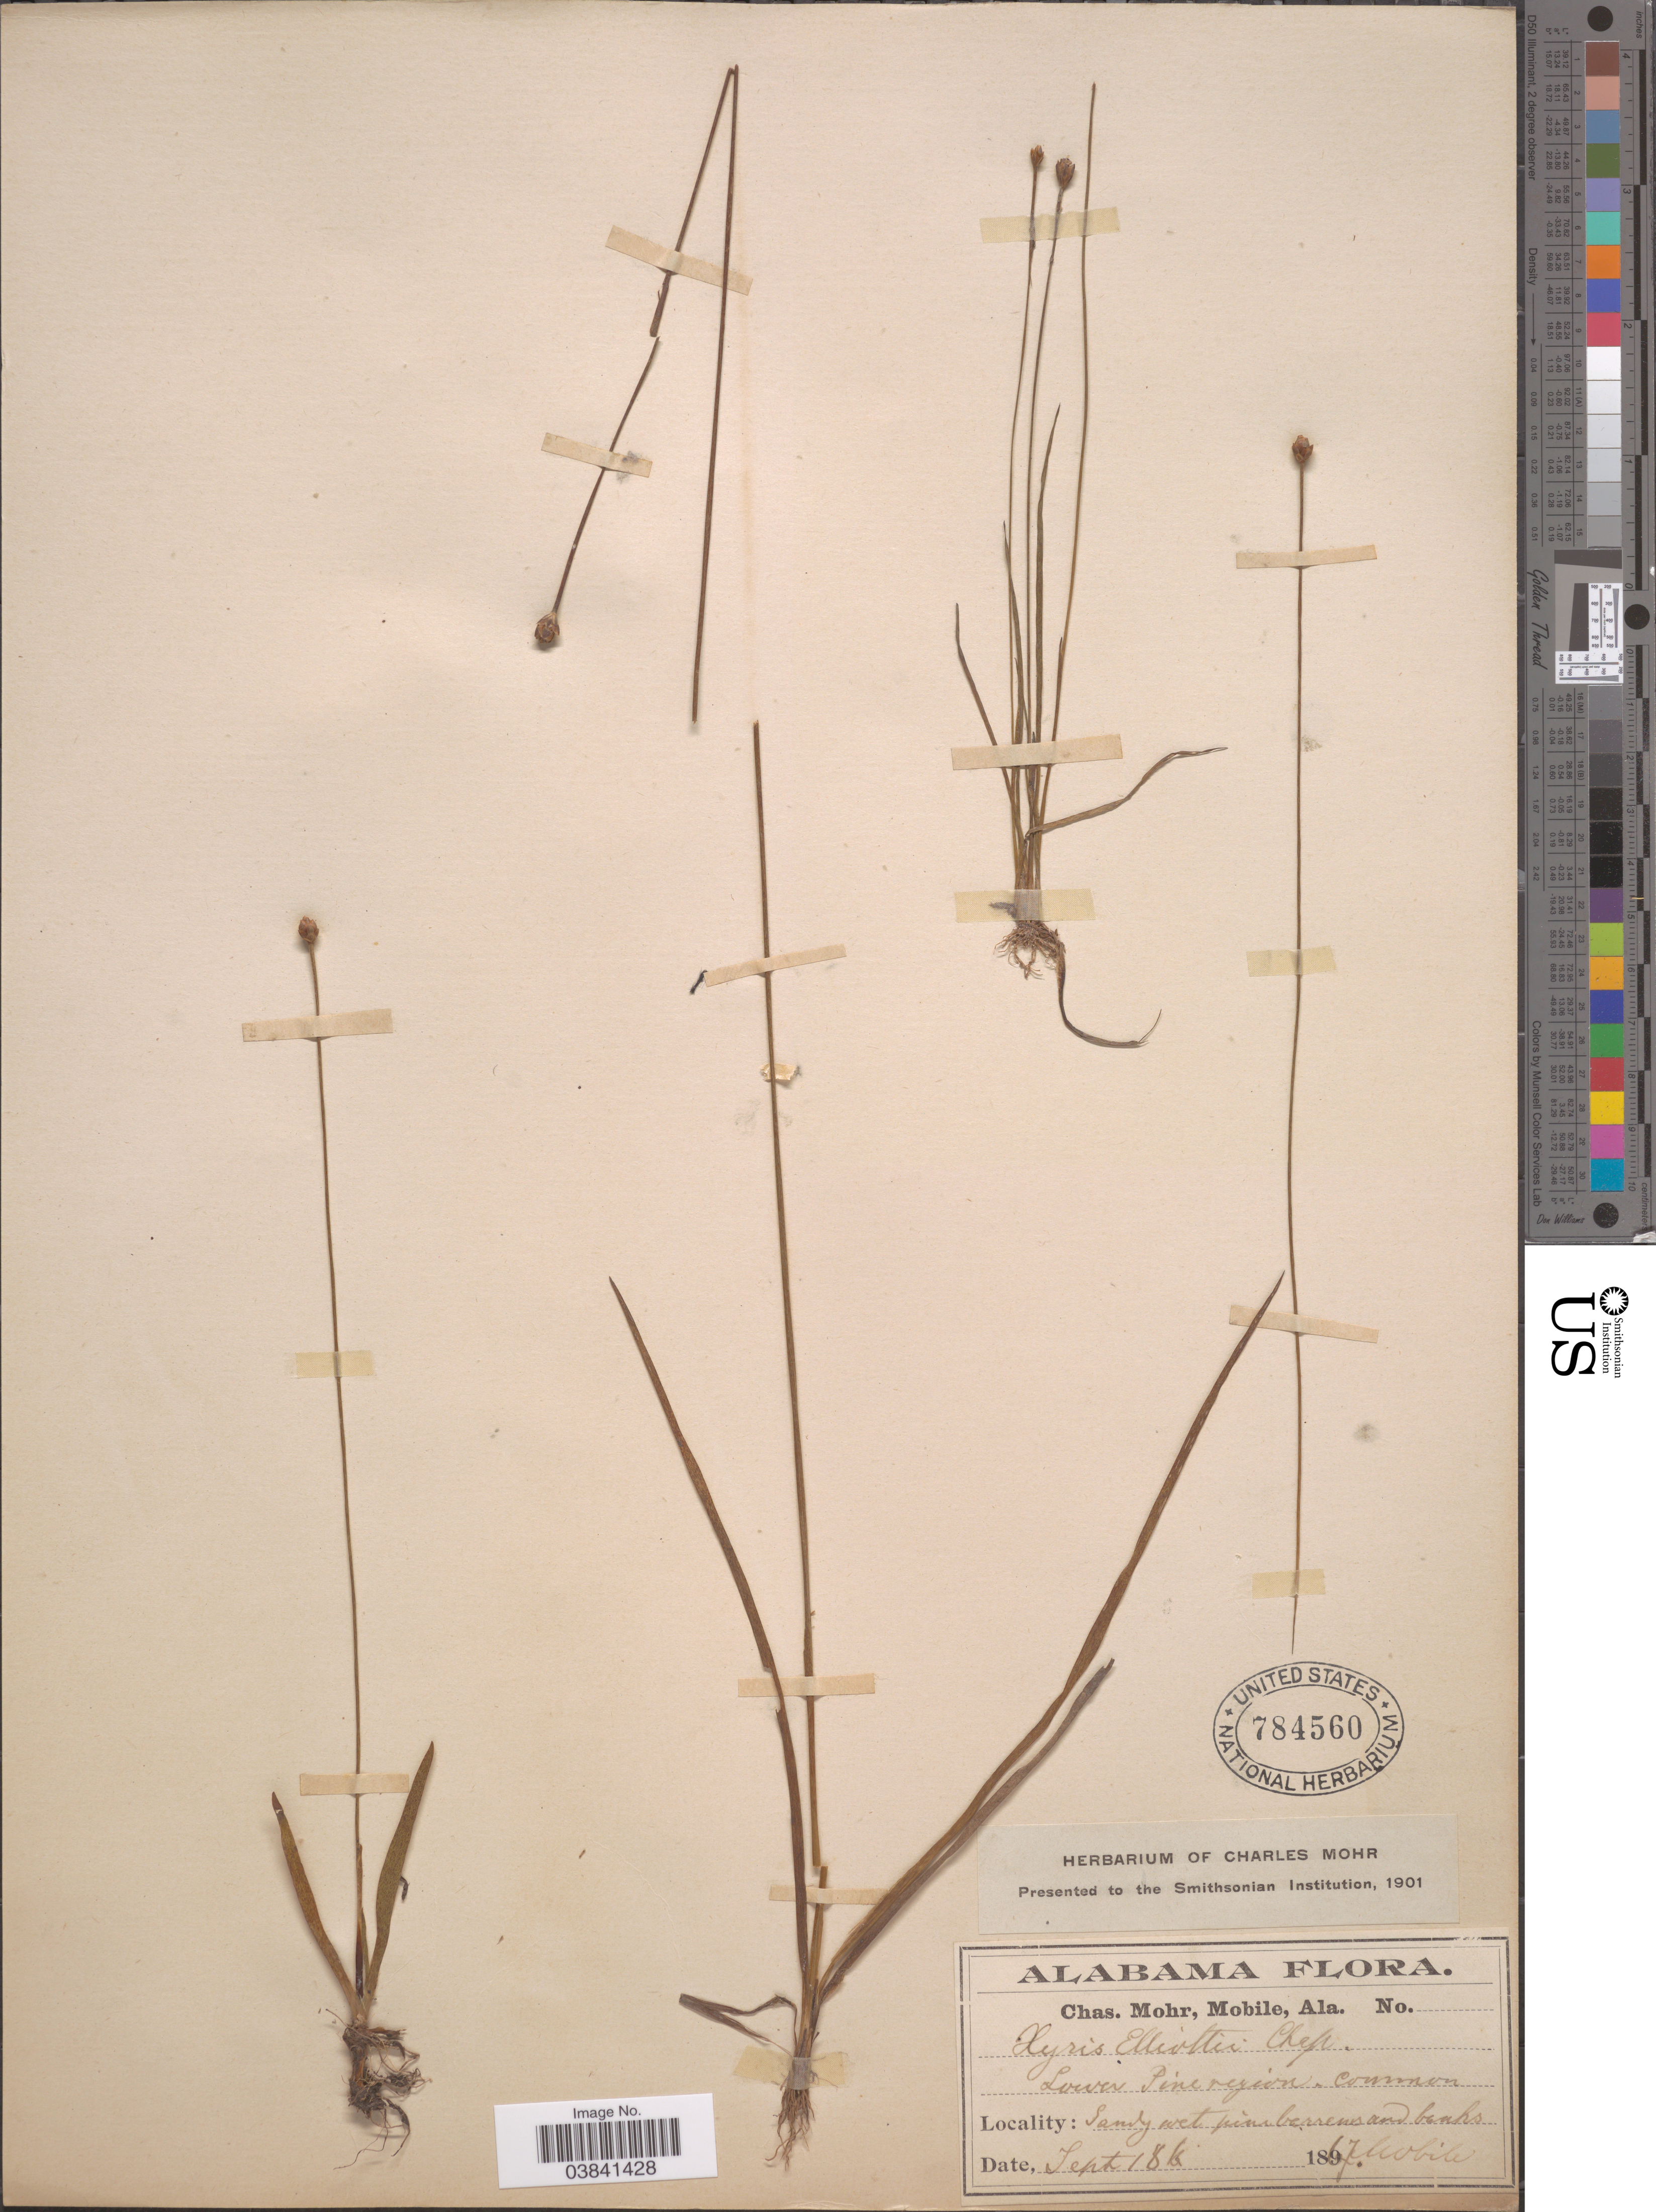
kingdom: Plantae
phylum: Tracheophyta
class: Liliopsida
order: Poales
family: Xyridaceae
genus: Xyris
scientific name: Xyris elliottii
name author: Chapm.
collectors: Mohr, C. T. (herbarium)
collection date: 1867-09-18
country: United States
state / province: Alabama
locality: Lower Pine region. Mobile.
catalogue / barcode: US 784560